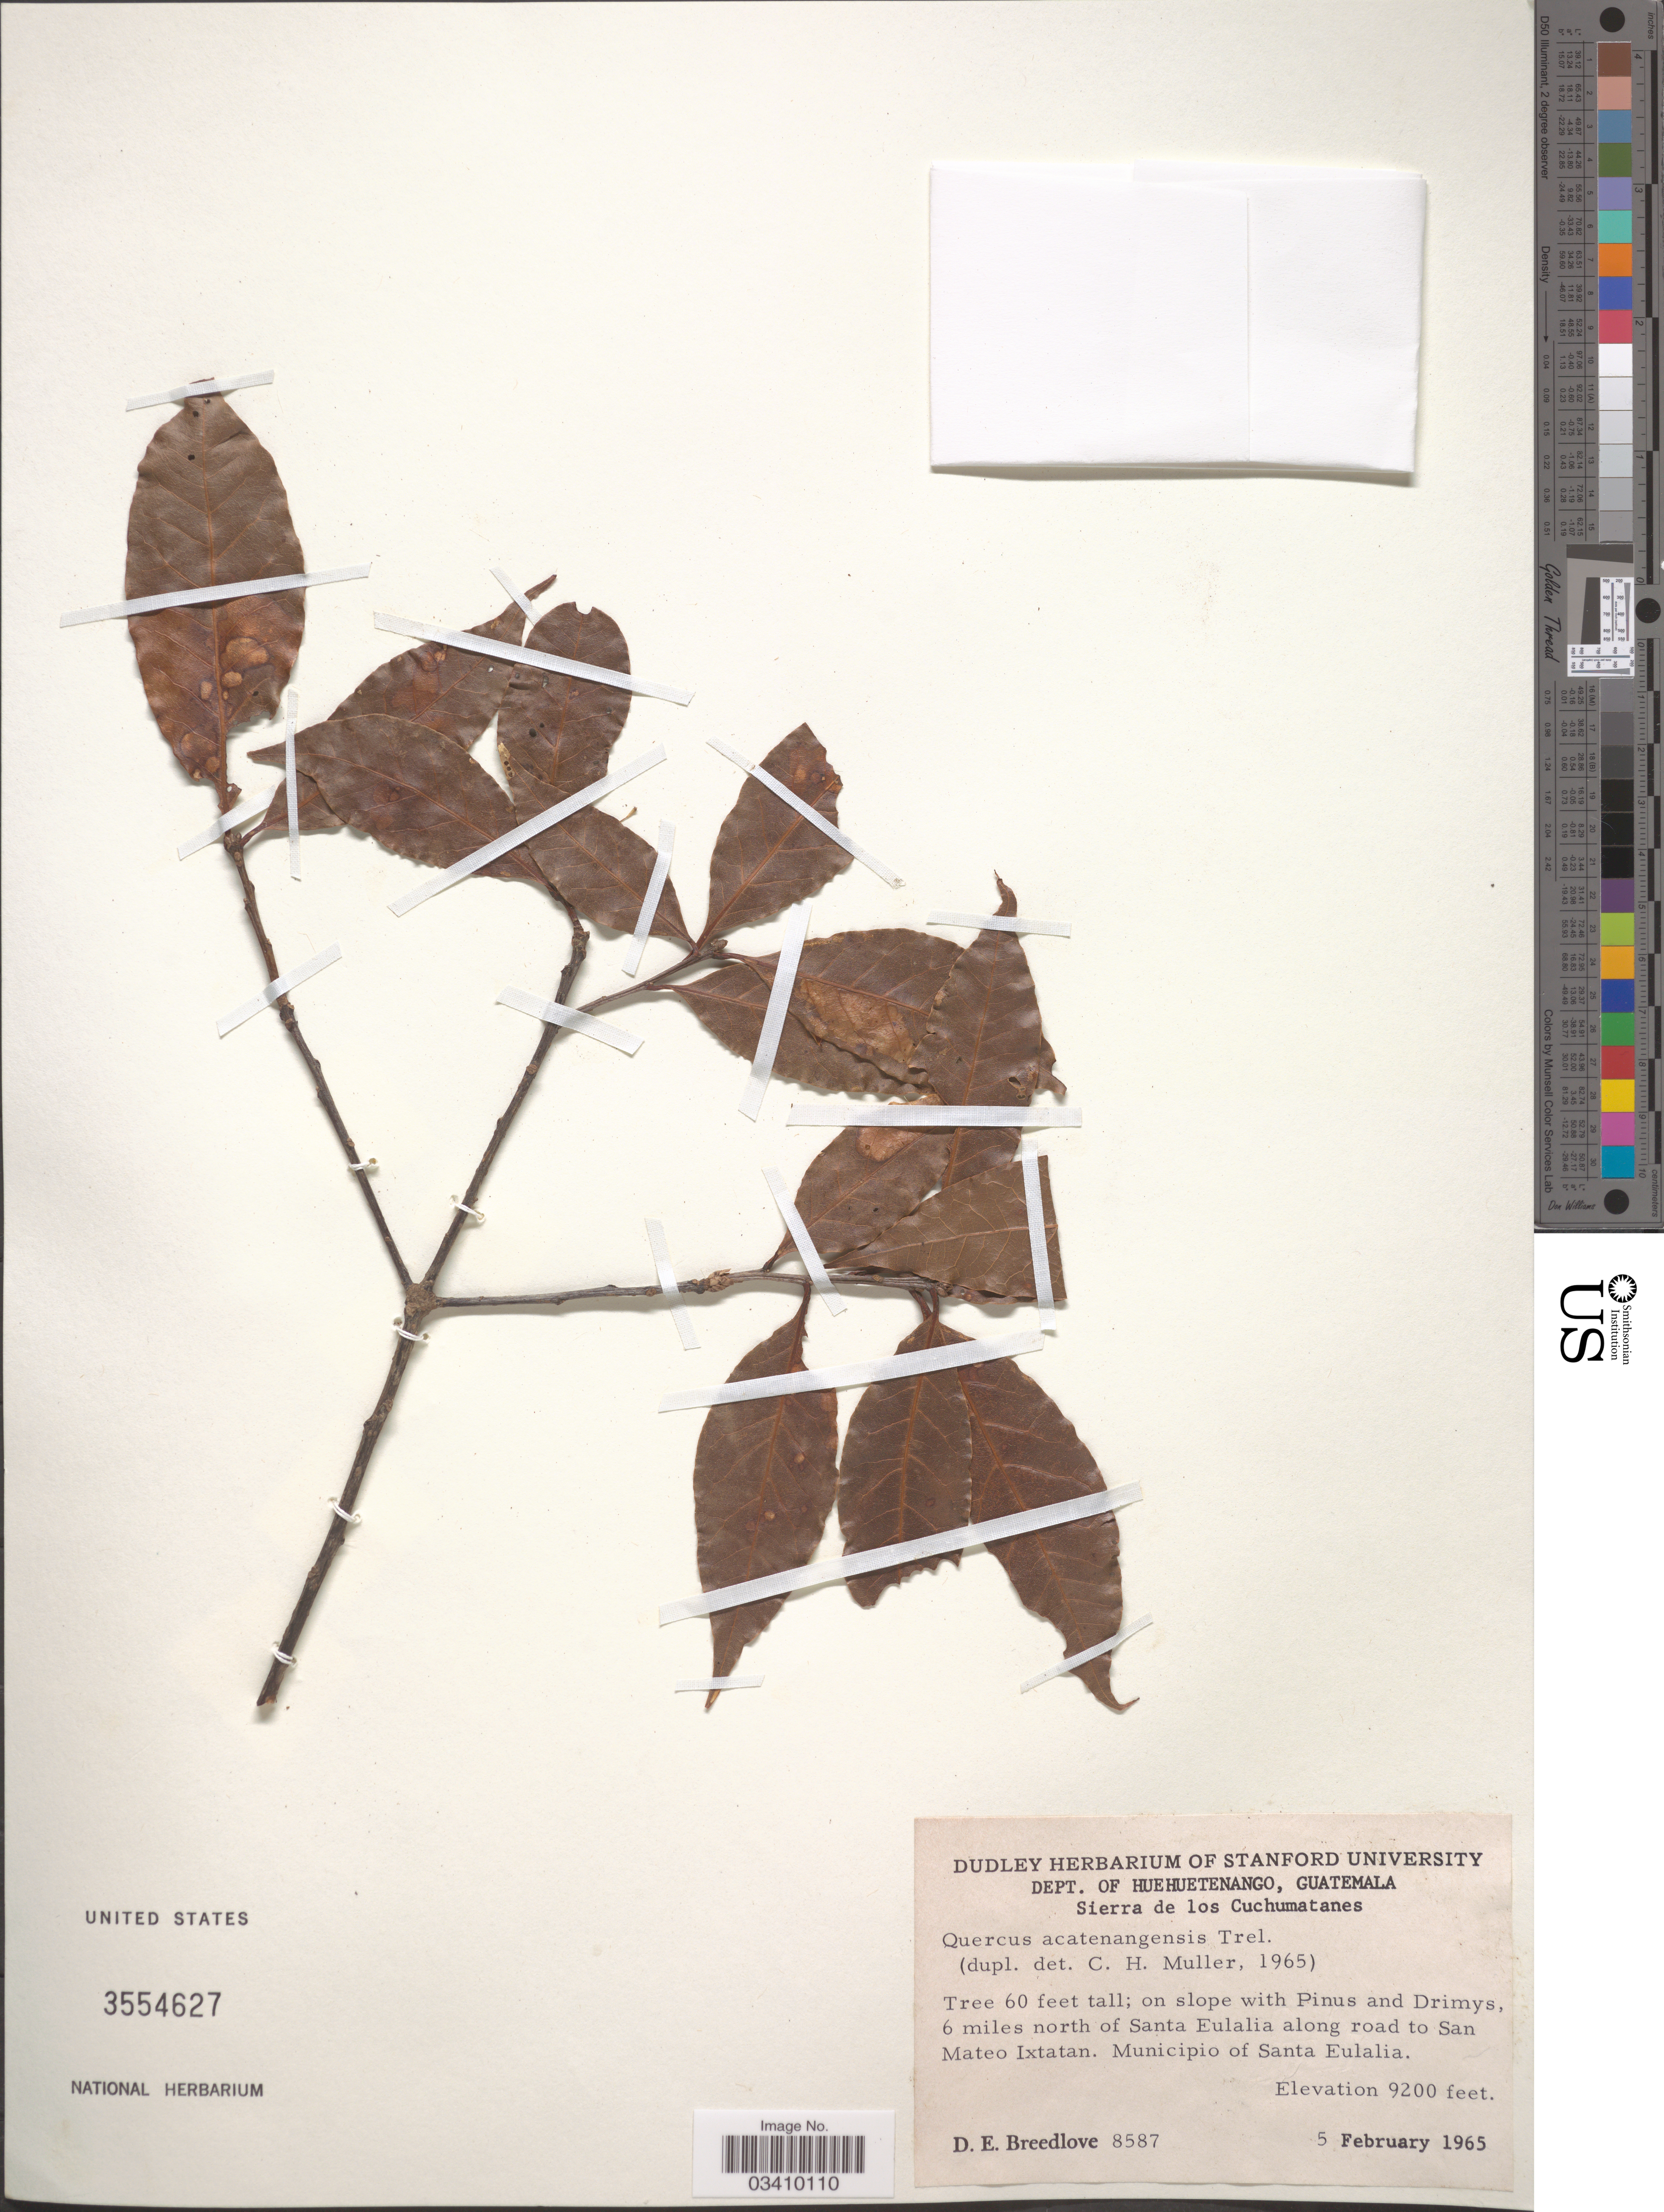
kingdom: Plantae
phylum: Tracheophyta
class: Magnoliopsida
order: Fagales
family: Fagaceae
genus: Quercus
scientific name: Quercus acatenangensis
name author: Trel.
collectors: D. E. Breedlove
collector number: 8587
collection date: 1965-02-05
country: Guatemala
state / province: Huehuetenango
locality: Dept. Huehuetenango, Sierra de los Cuchumatanes, 6 miles north of Santa Eulalia along road to San Mateo Ixtatan. Municipio of Santa Eulalia.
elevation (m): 2804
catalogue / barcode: US 3554627